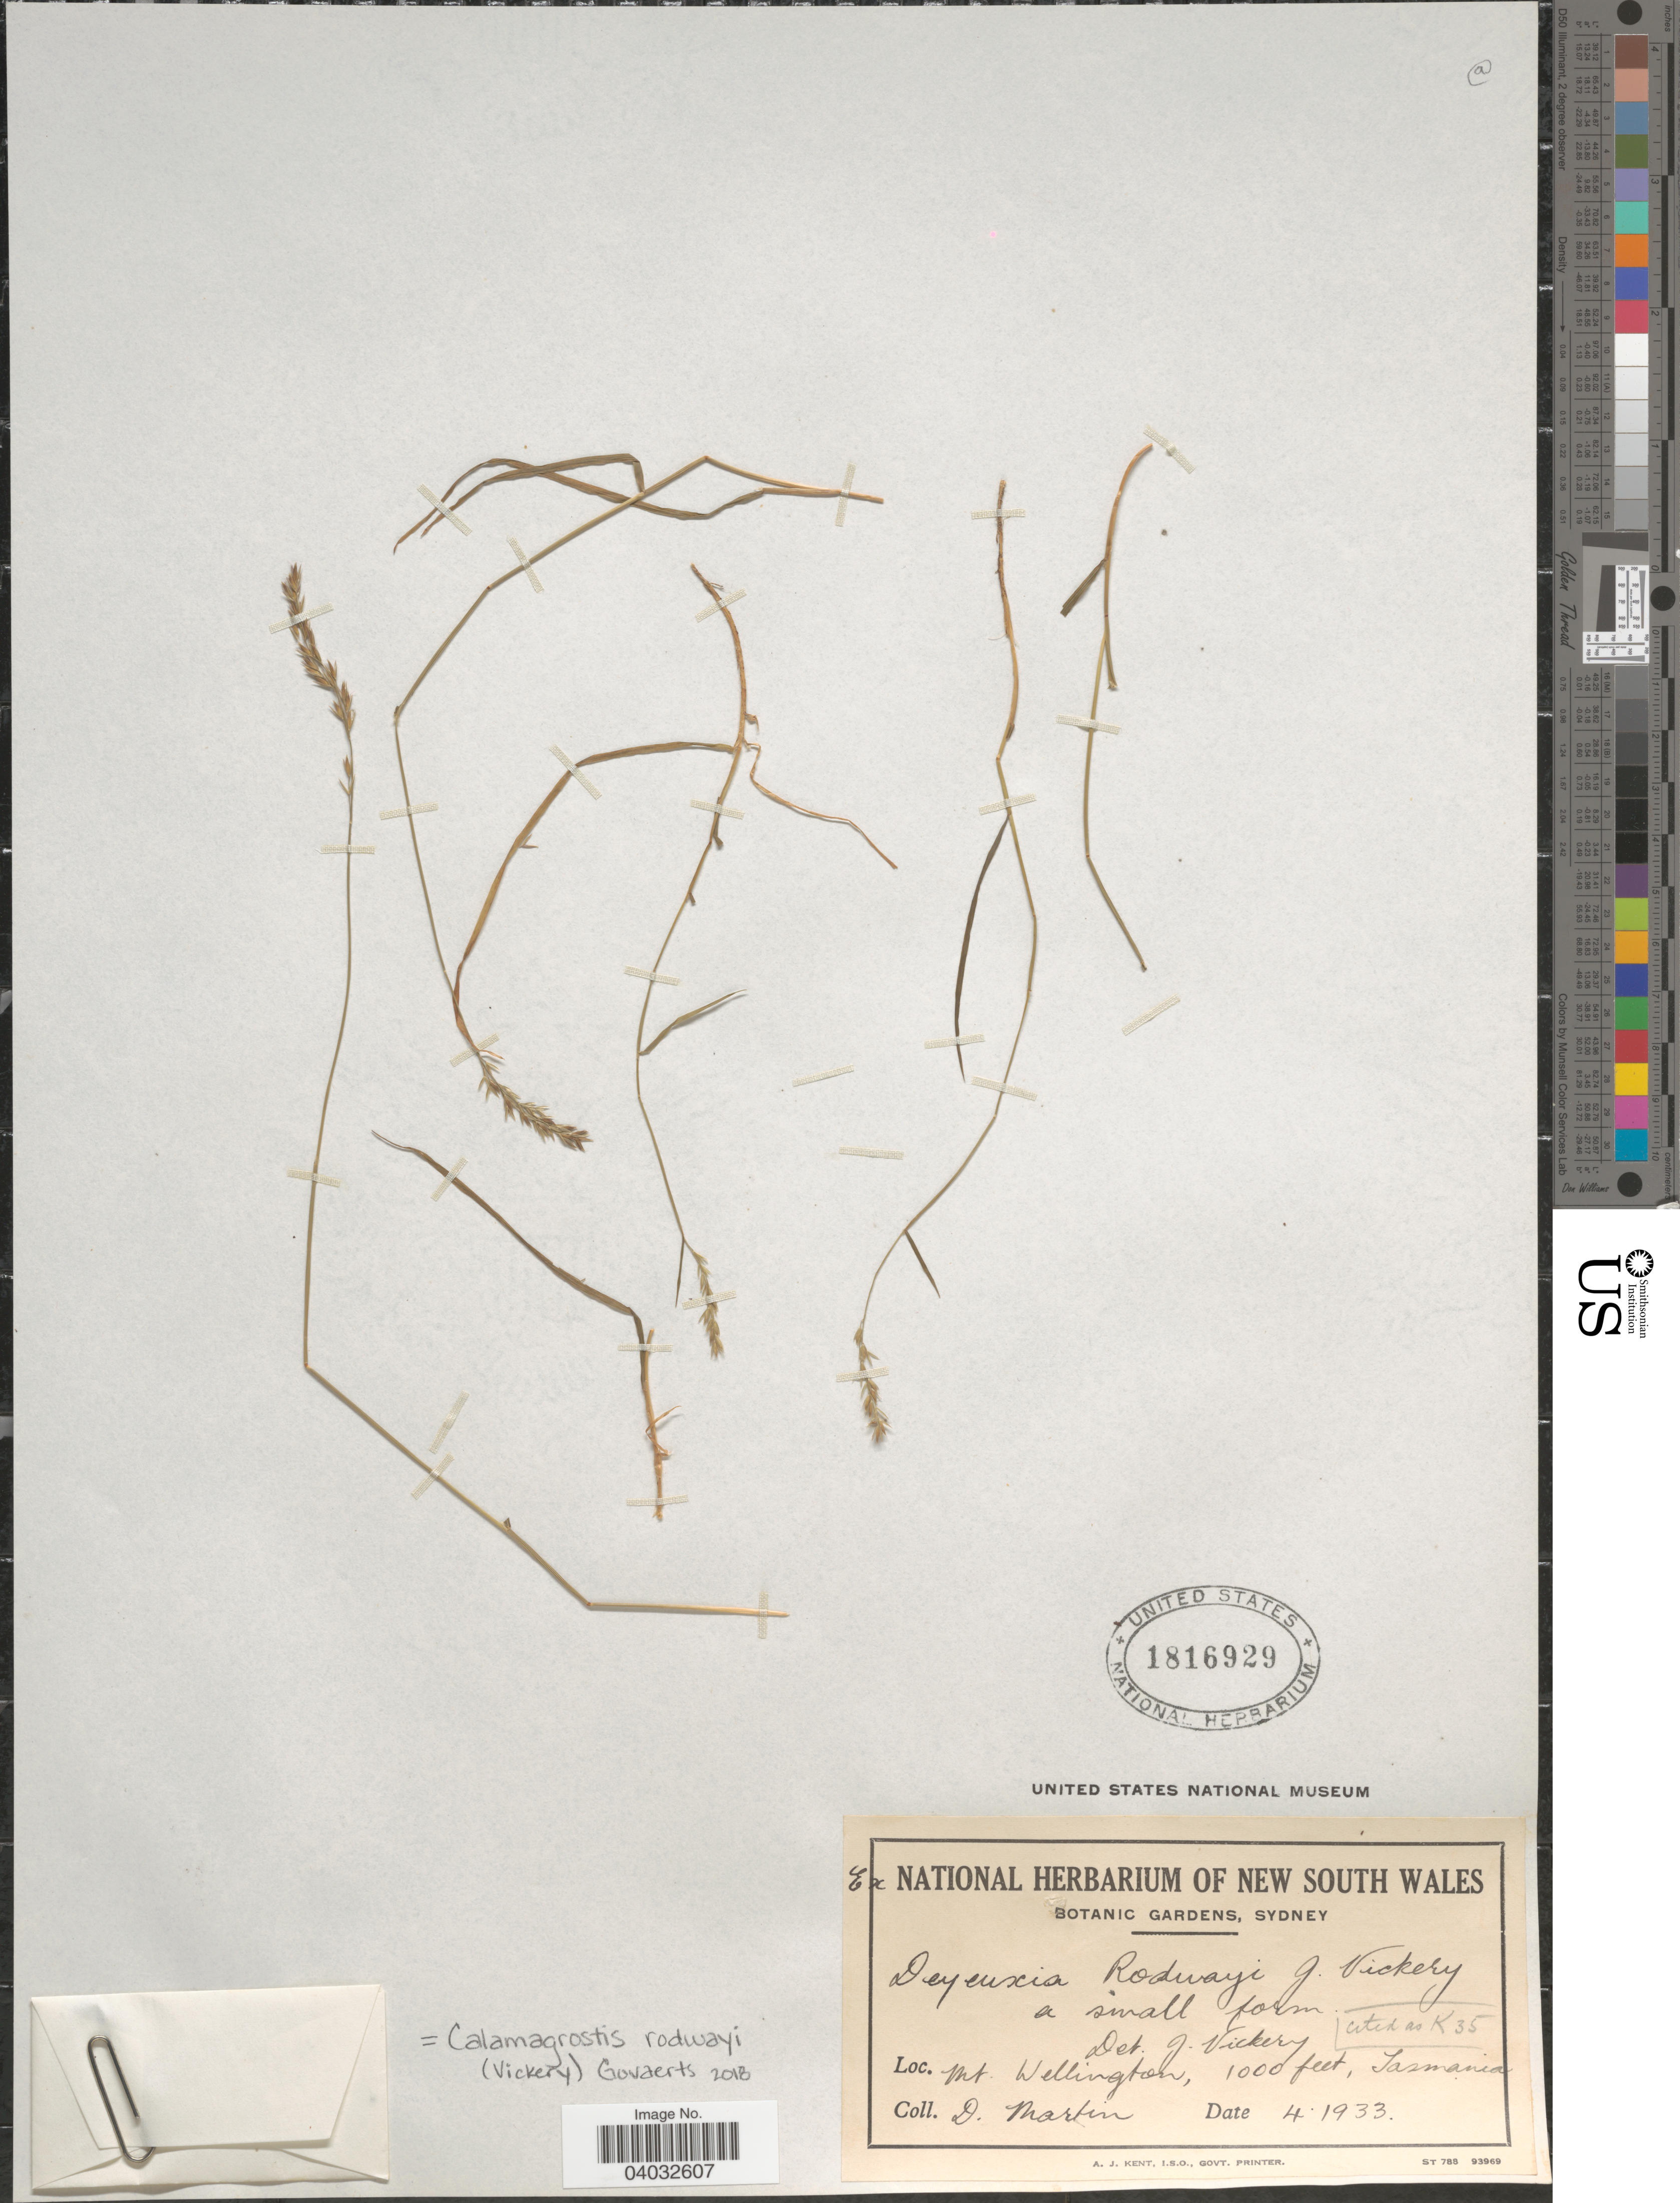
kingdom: Plantae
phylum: Tracheophyta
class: Liliopsida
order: Poales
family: Poaceae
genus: Calamagrostis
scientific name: Calamagrostis rodwayi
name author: (Vickery) Govaerts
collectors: D. Martin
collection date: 1933-04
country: Australia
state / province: Tasmania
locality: Mt. Wellington.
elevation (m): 305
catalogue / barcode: US 1816929